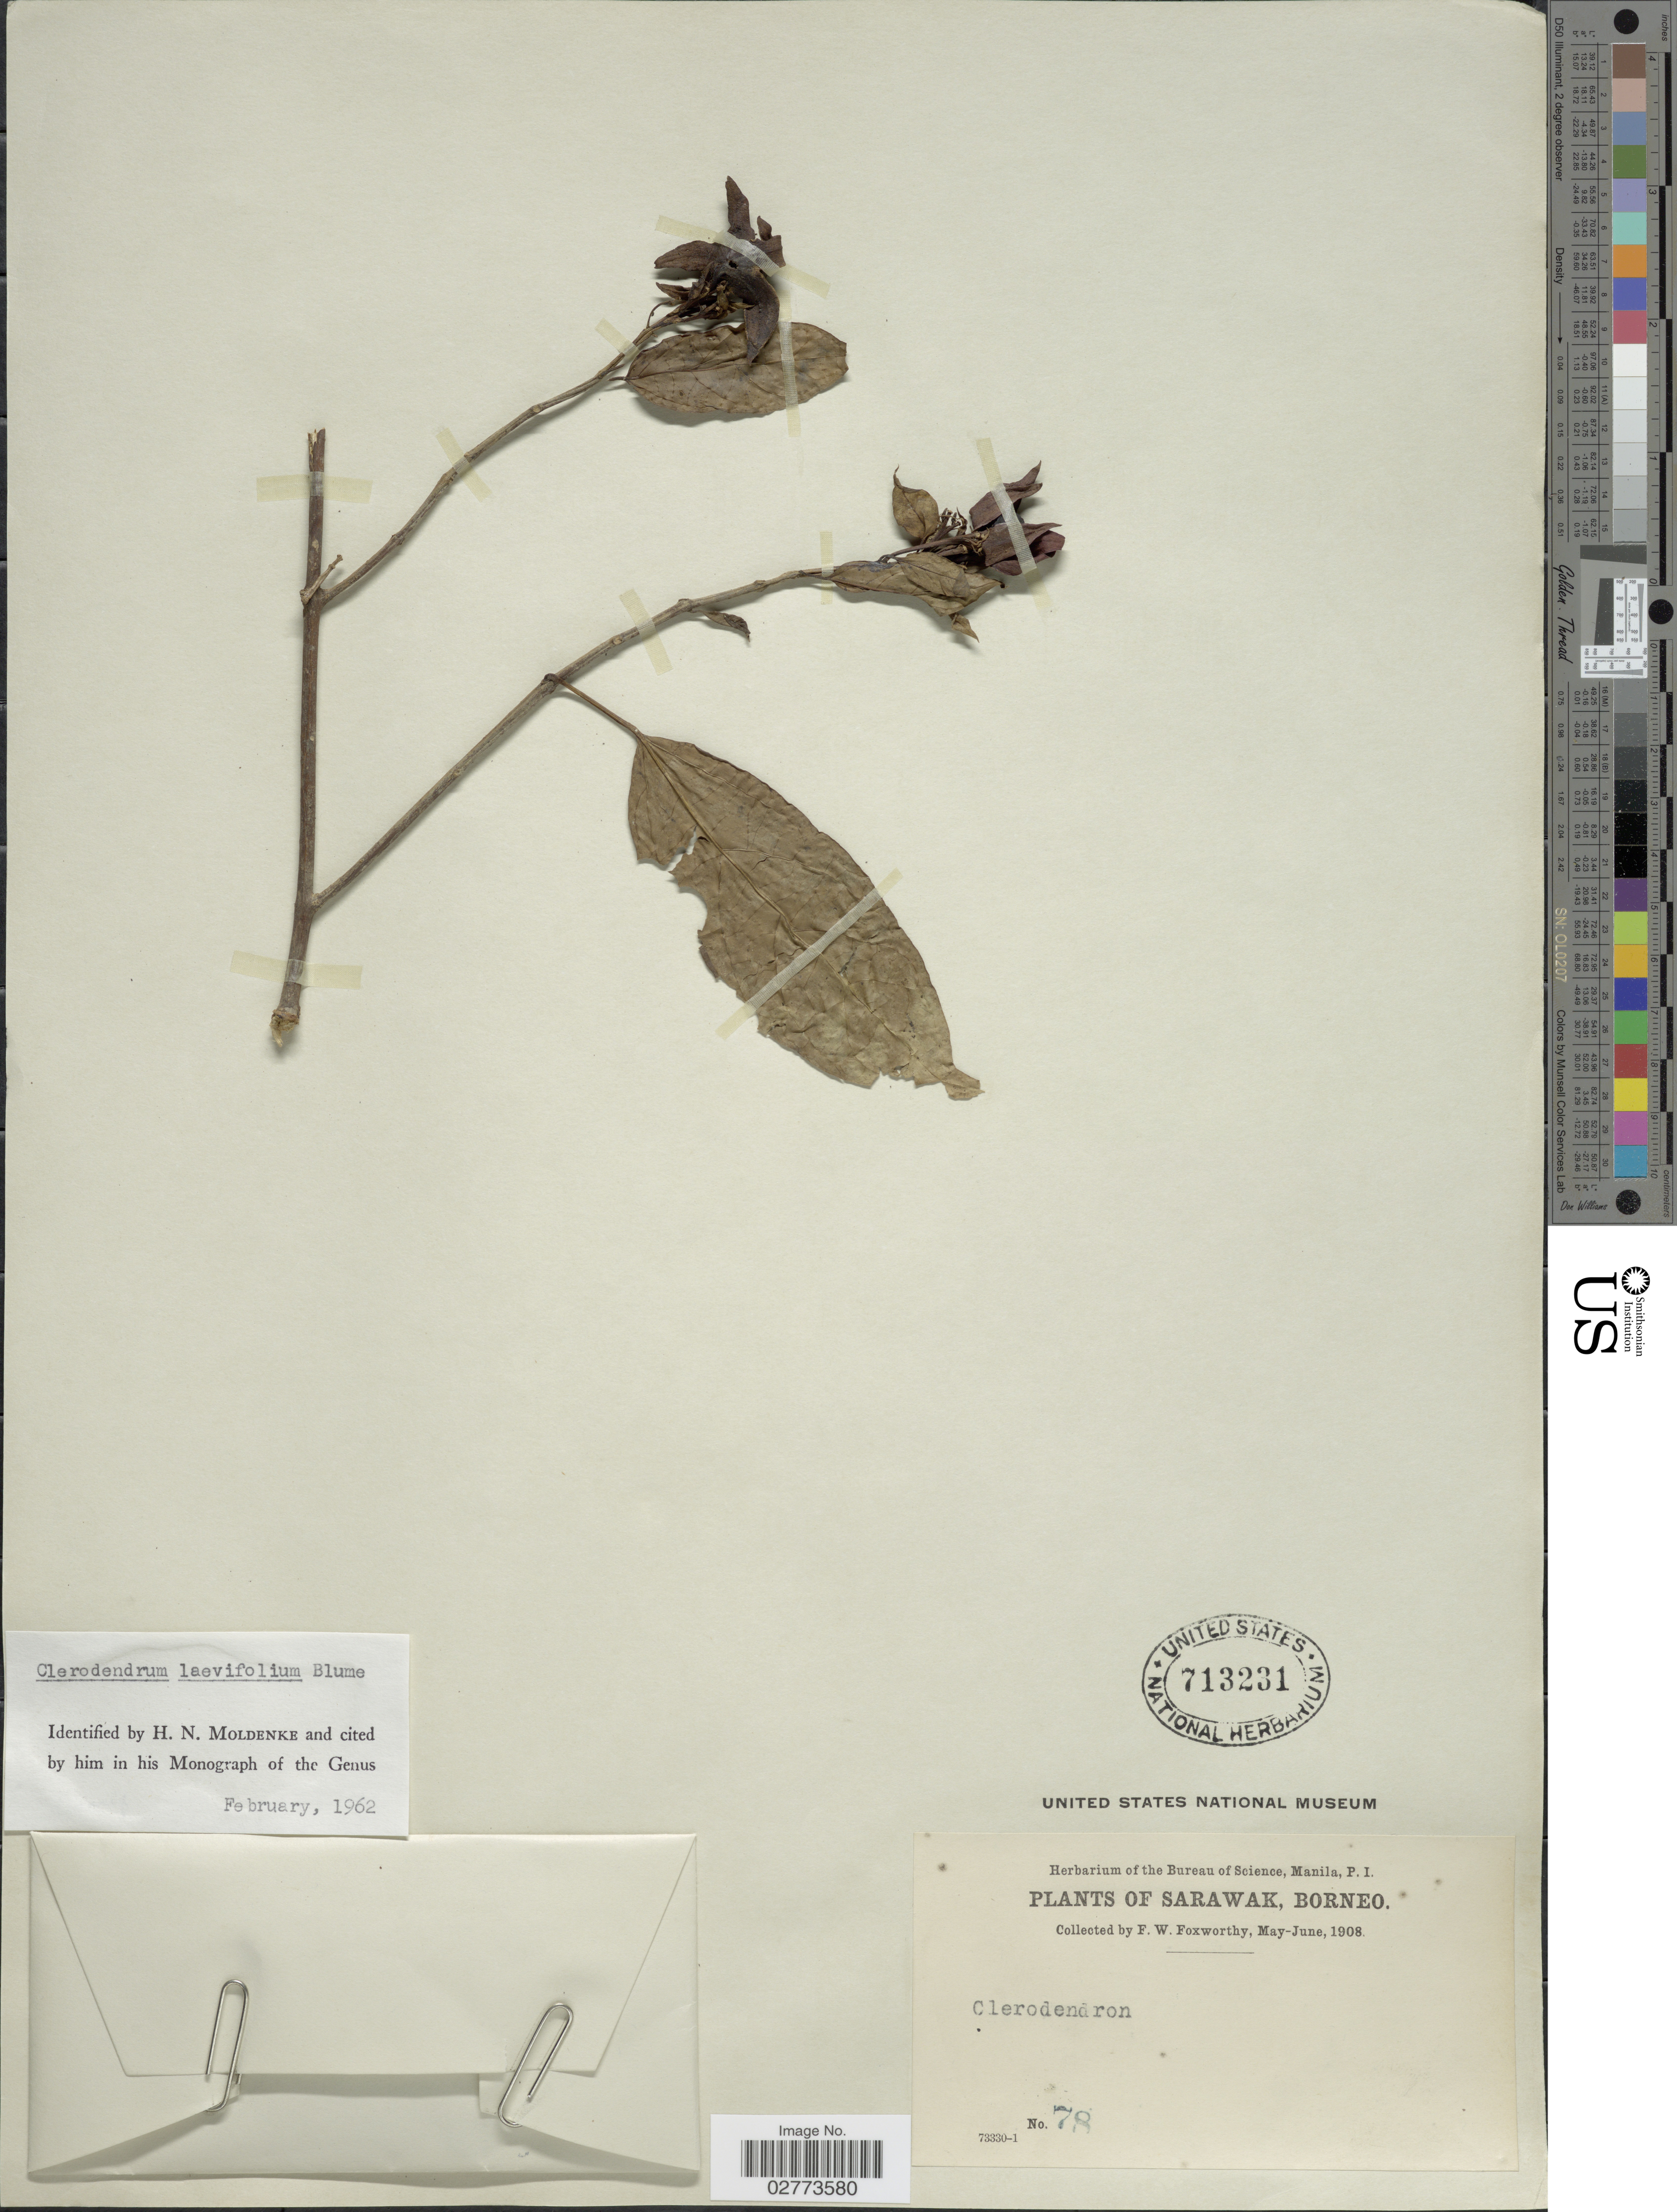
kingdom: Plantae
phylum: Tracheophyta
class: Magnoliopsida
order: Lamiales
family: Lamiaceae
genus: Clerodendrum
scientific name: Clerodendrum laevifolium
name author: Blume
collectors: F. W. Foxworthy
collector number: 78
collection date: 1908-05/1908-06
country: Malaysia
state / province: Sarawak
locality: Borneo.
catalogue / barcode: US 713231